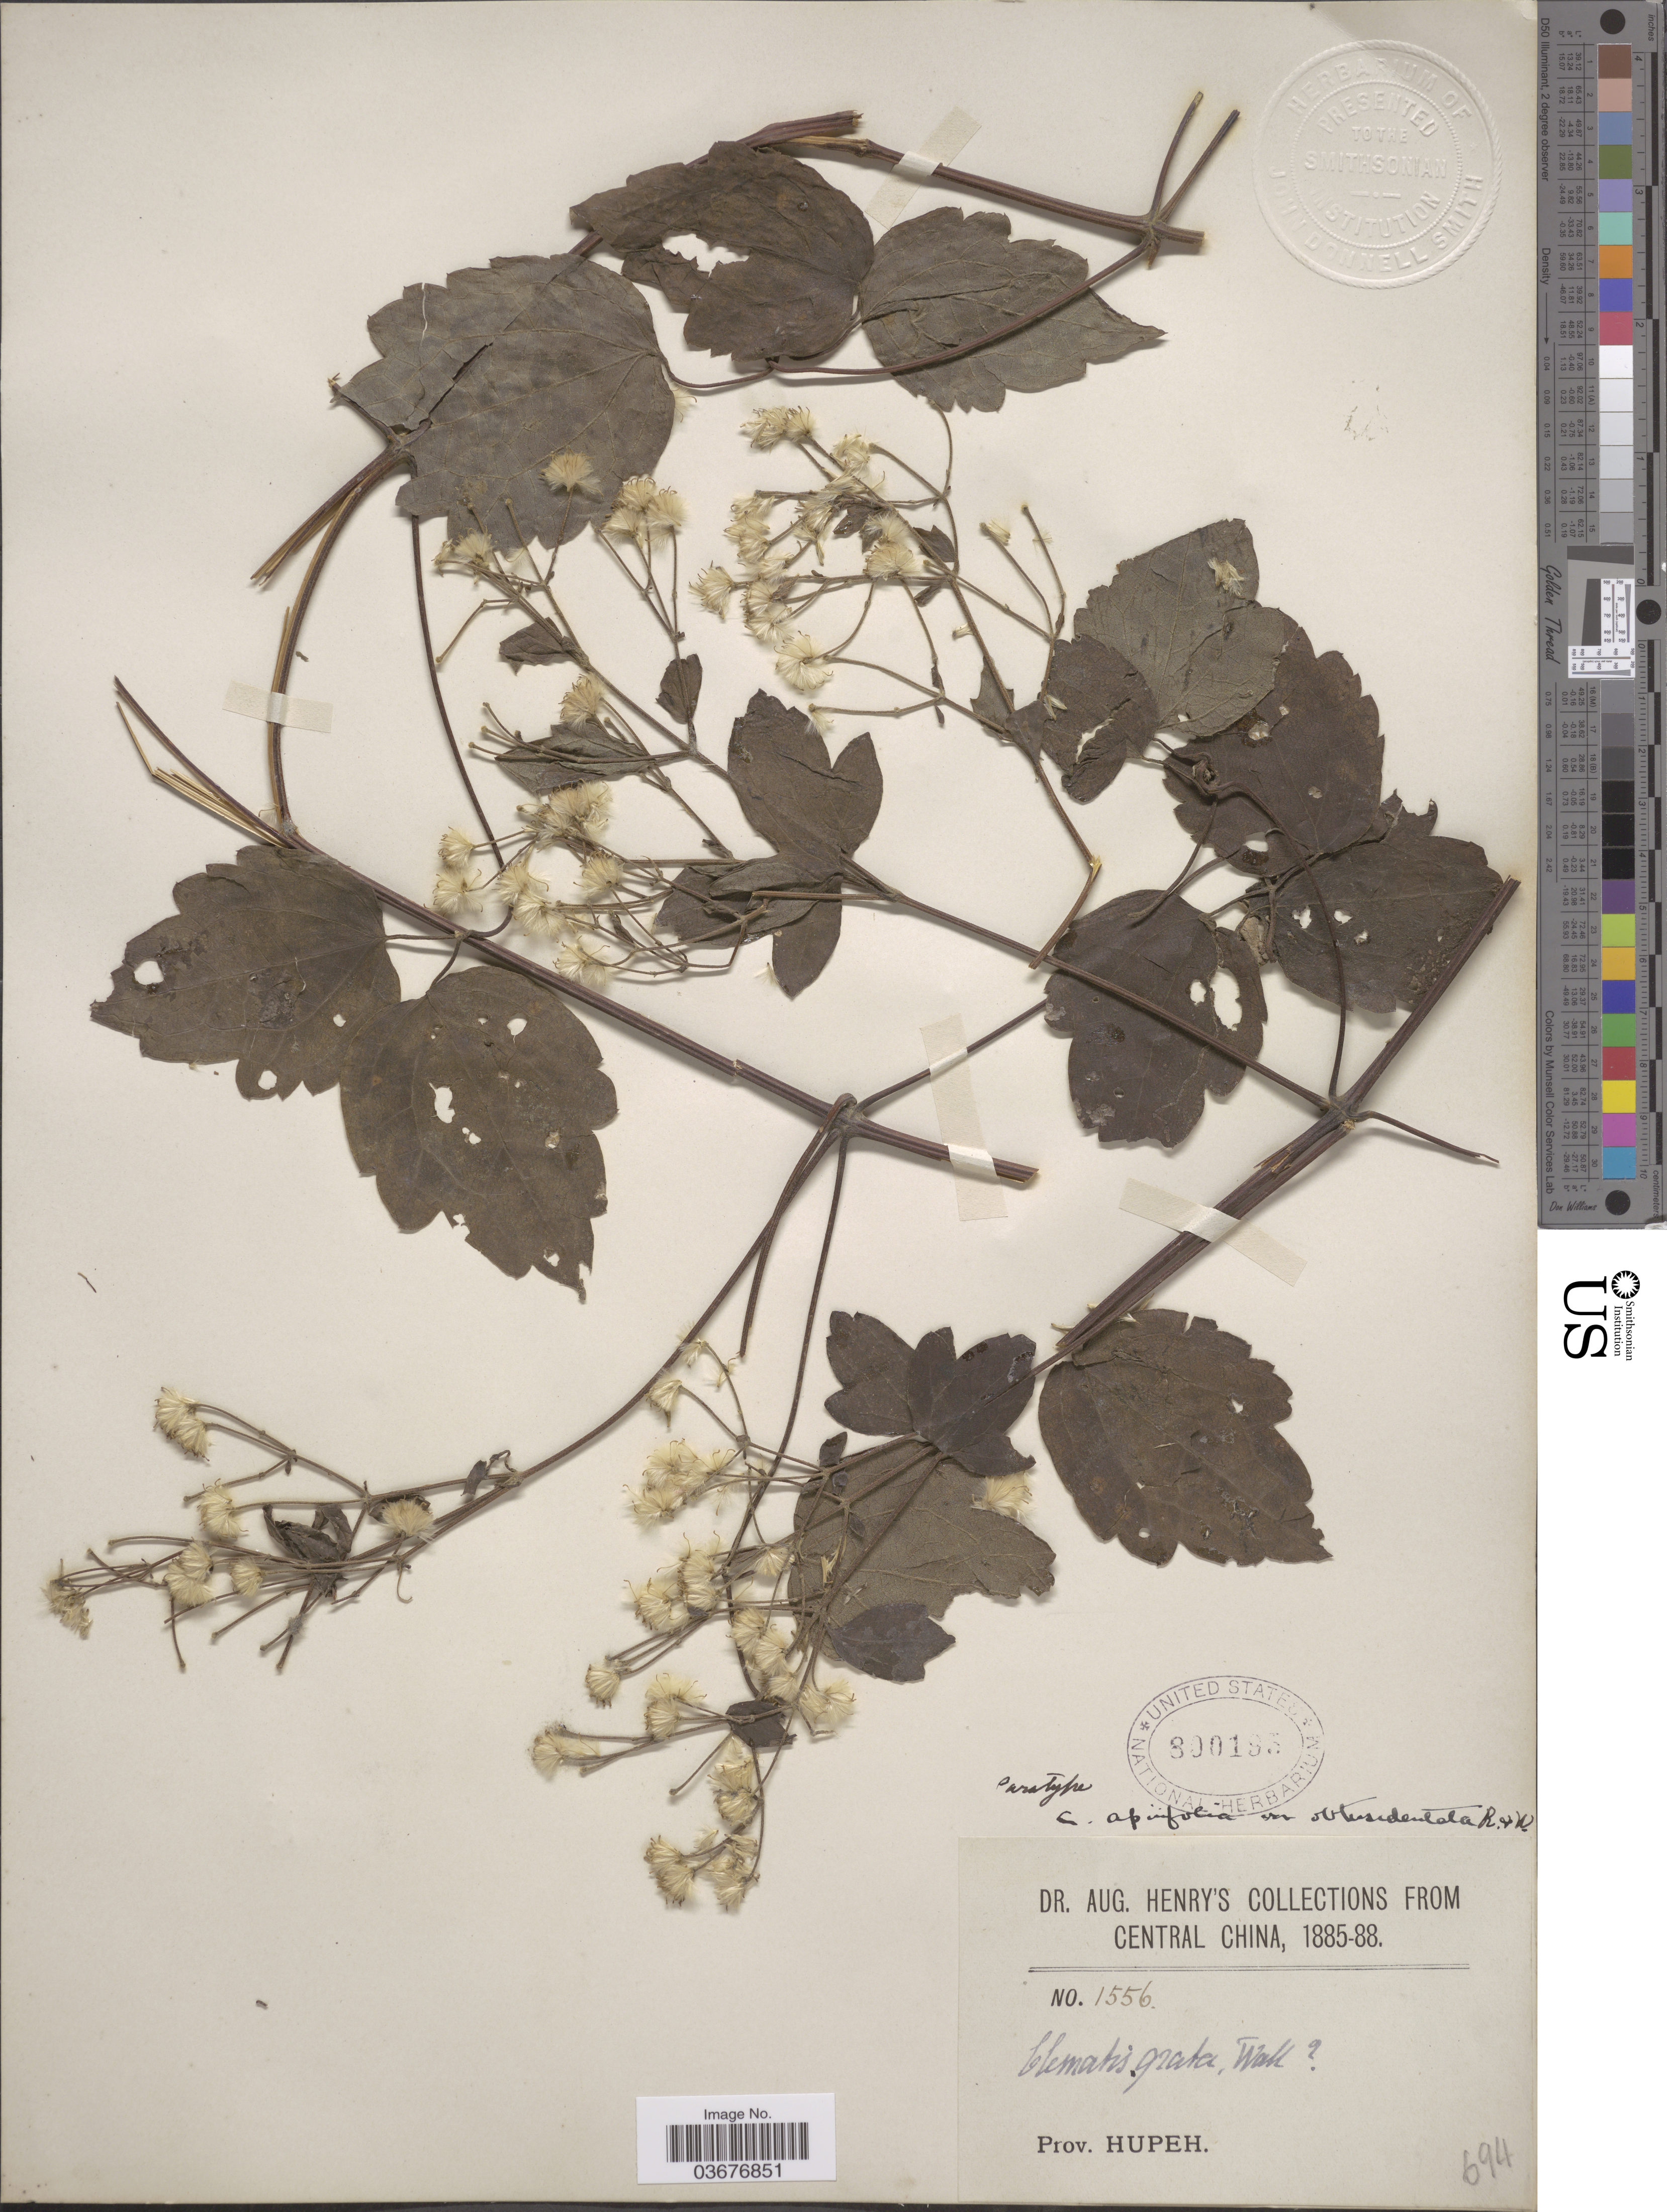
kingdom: Plantae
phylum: Tracheophyta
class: Magnoliopsida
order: Ranunculales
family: Ranunculaceae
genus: Clematis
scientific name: Clematis apiifolia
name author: DC.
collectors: A. Henry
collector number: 1556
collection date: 1885/1888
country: China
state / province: Hubei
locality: Central China. Prov. Hupeh.